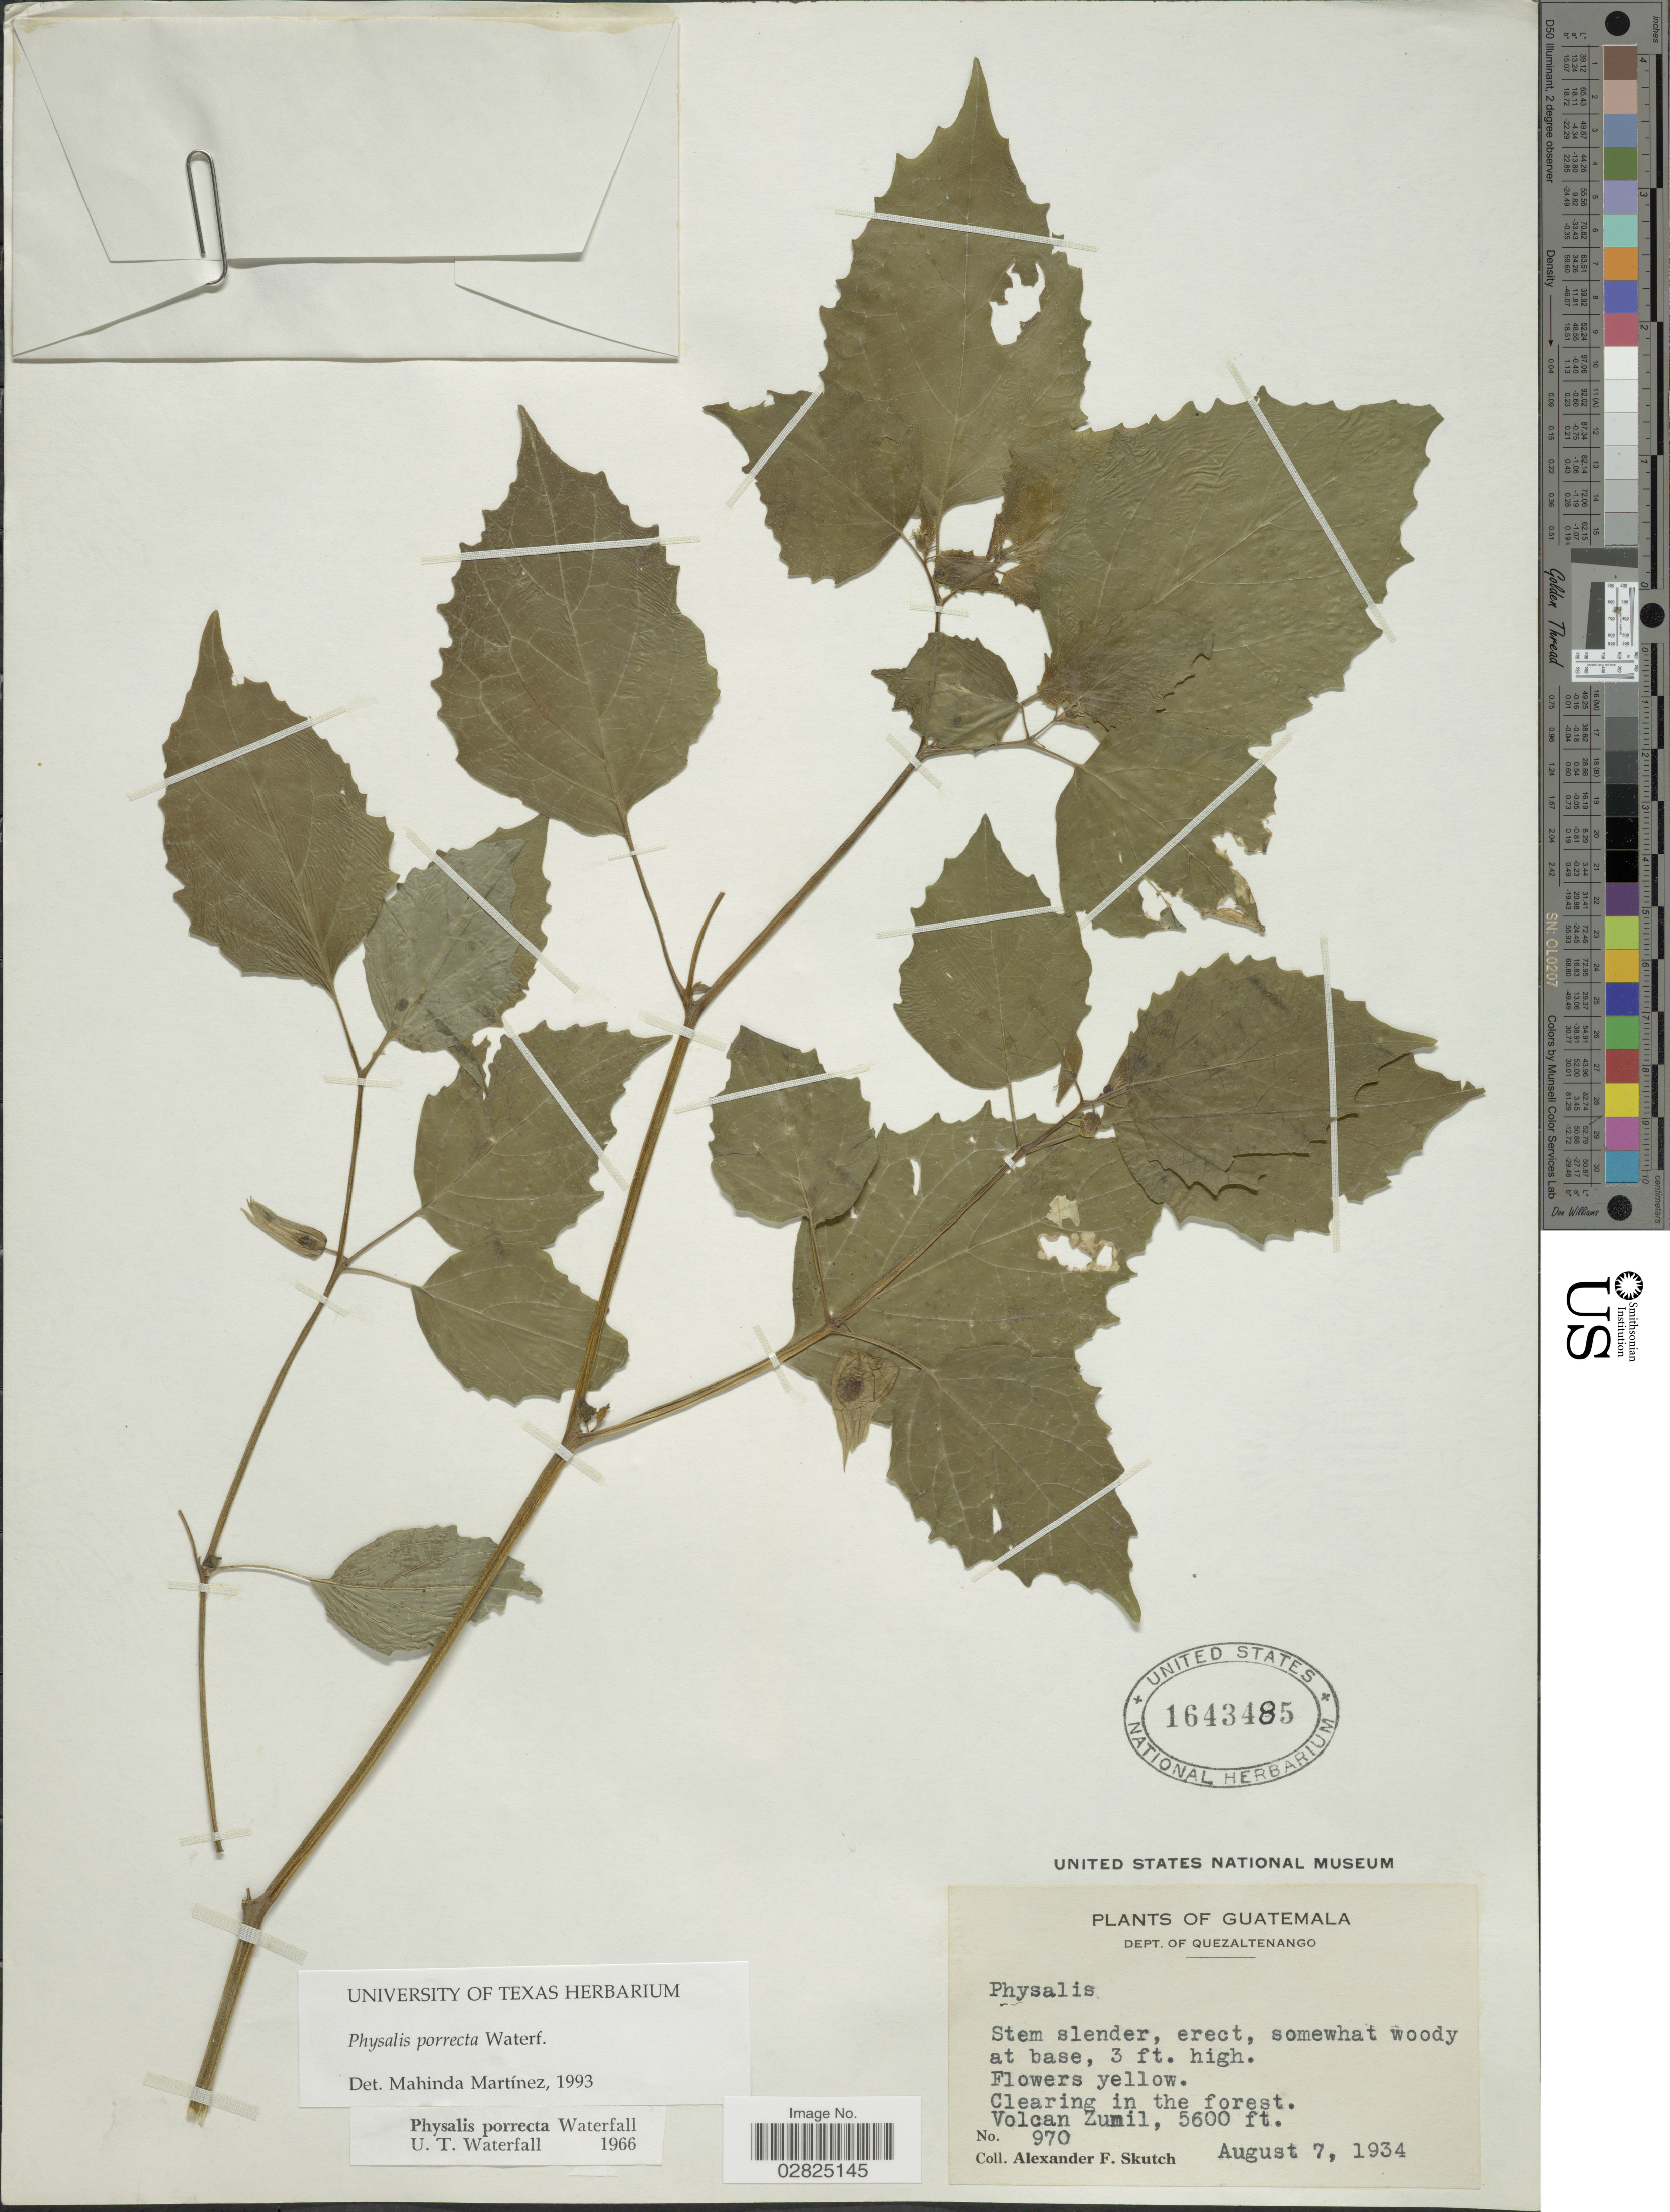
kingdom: Plantae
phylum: Tracheophyta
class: Magnoliopsida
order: Solanales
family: Solanaceae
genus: Physalis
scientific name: Physalis porrecta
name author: Waterf.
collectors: A. F. Skutch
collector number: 970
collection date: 1934-08-07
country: Guatemala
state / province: Quetzaltenango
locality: Dept. of Quezaltenango, Volcan Zumil.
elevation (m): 1707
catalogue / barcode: US 1643485